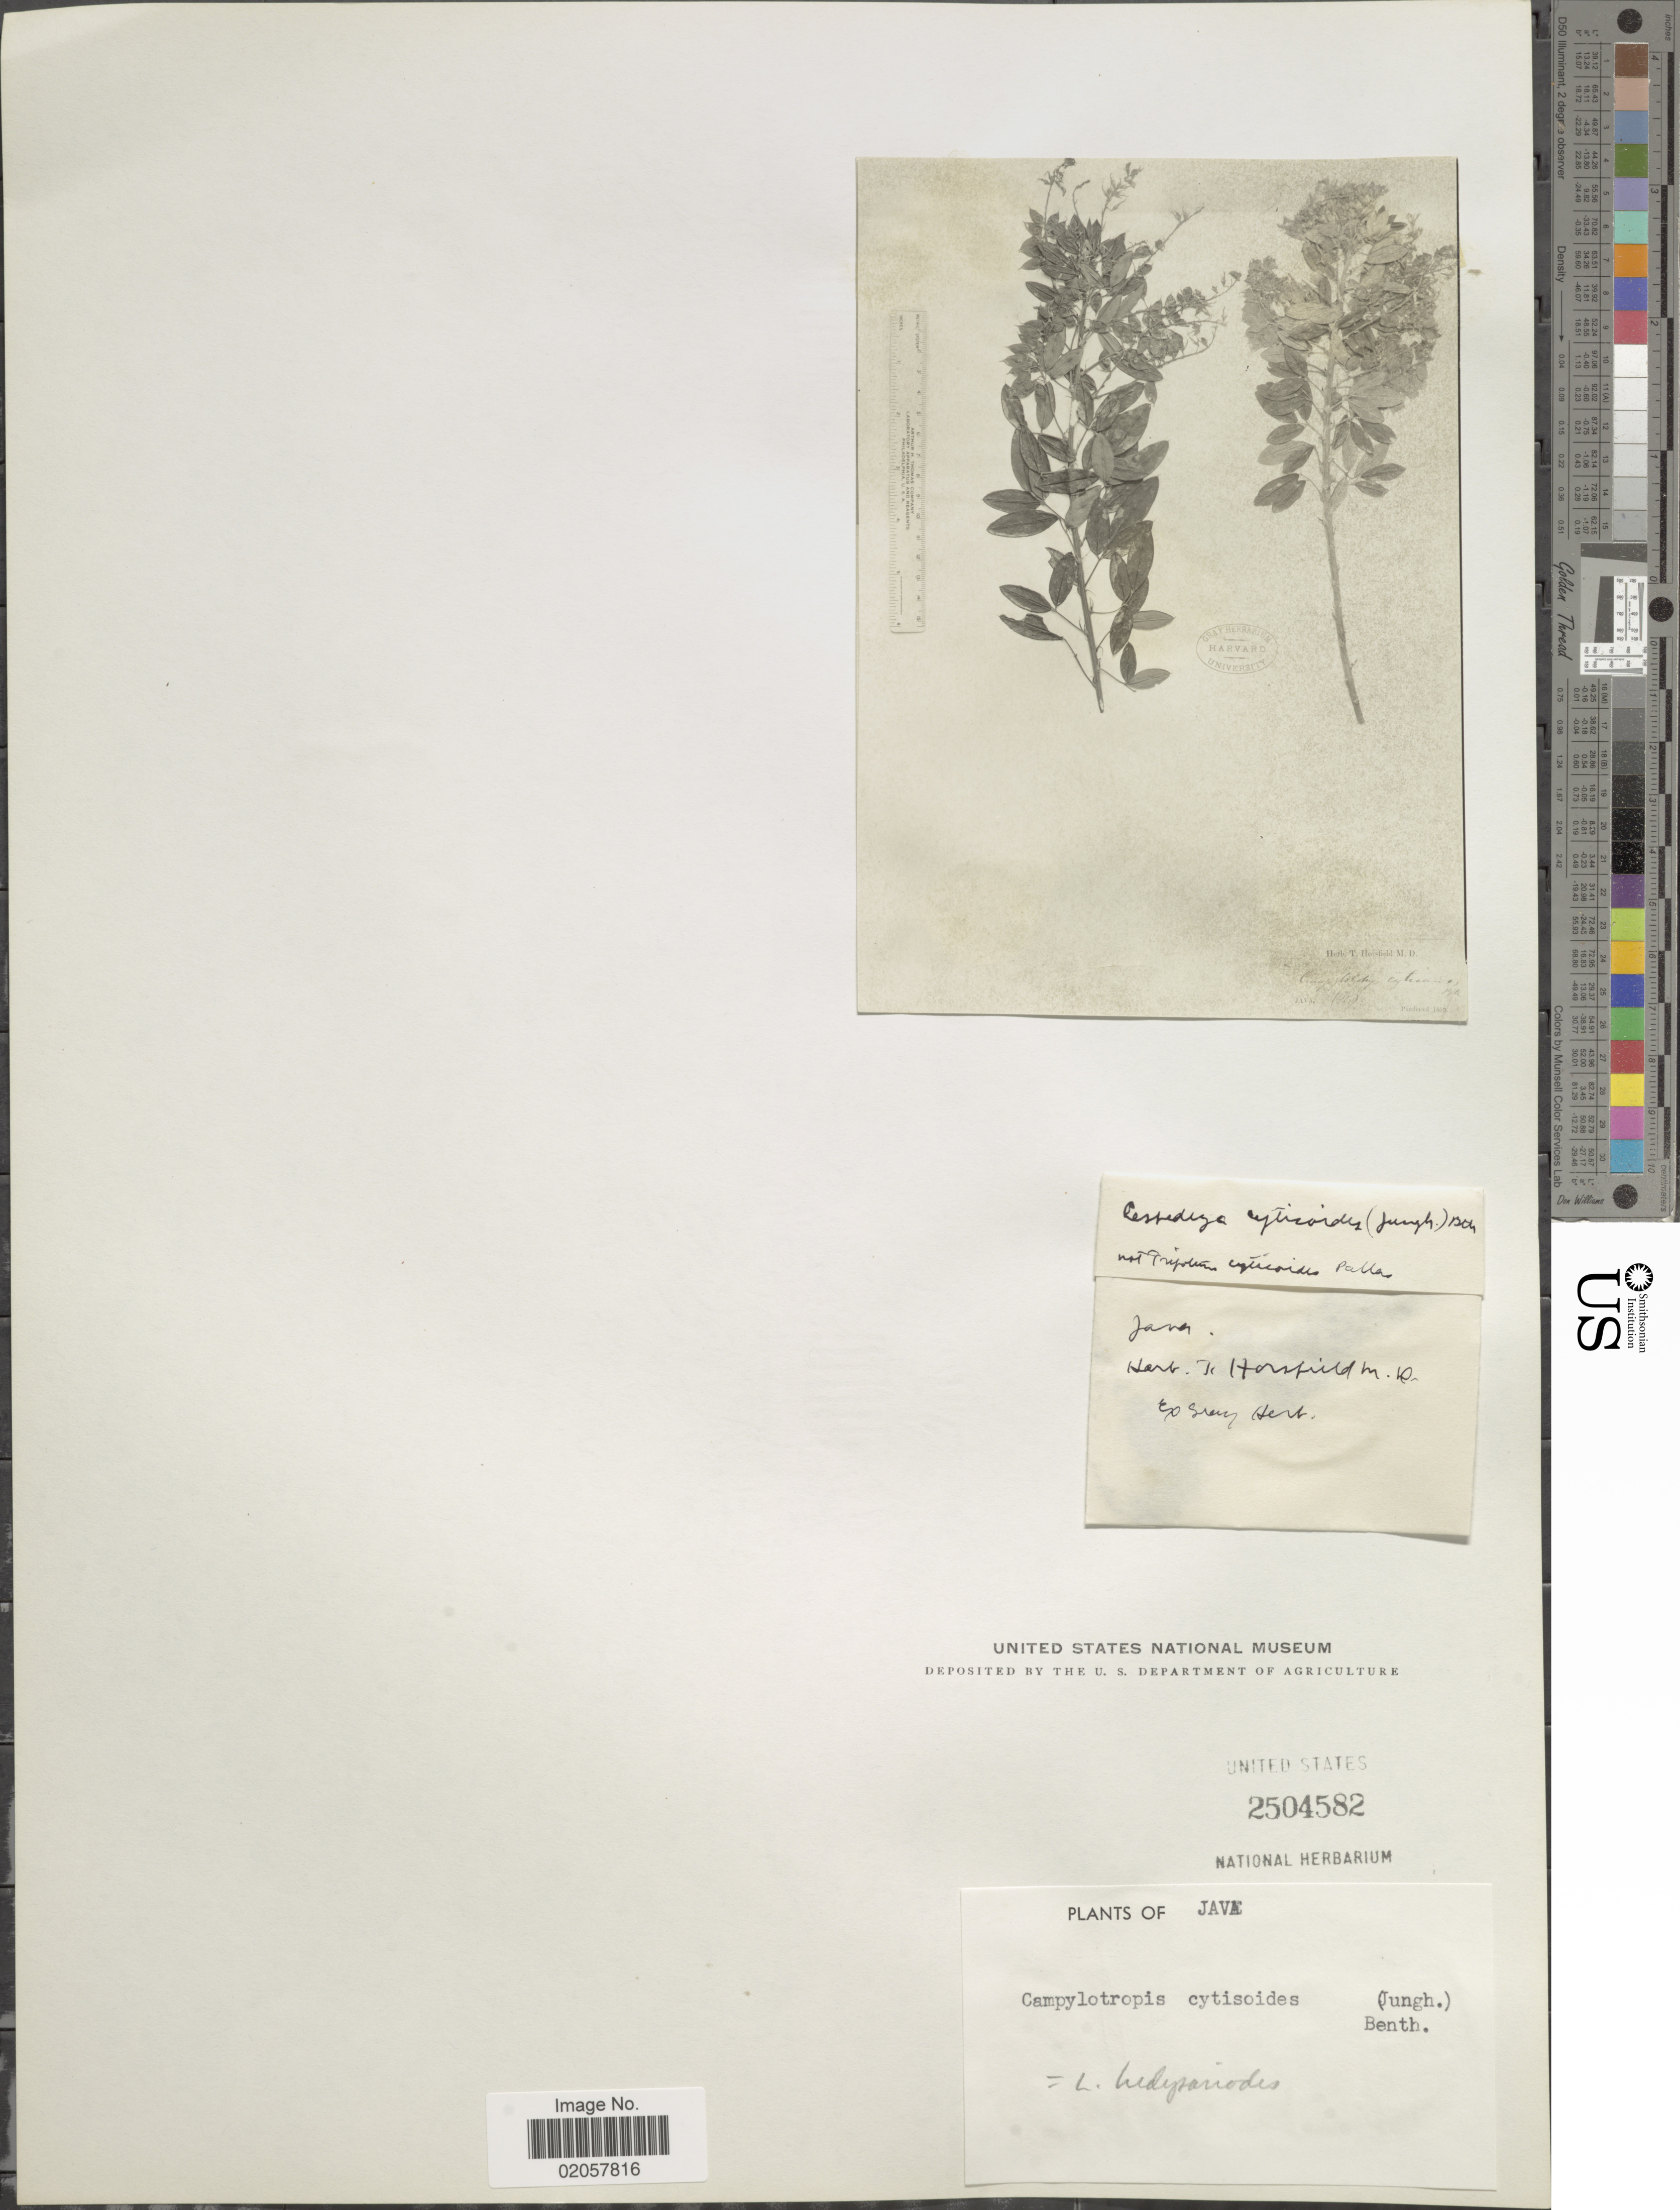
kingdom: Plantae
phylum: Tracheophyta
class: Magnoliopsida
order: Fabales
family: Fabaceae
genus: Lespedeza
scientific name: Lespedeza hedysaroides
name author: (Pall.) Kitag.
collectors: Ex herb. T. Horsfield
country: Indonesia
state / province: Java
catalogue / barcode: US 2504582